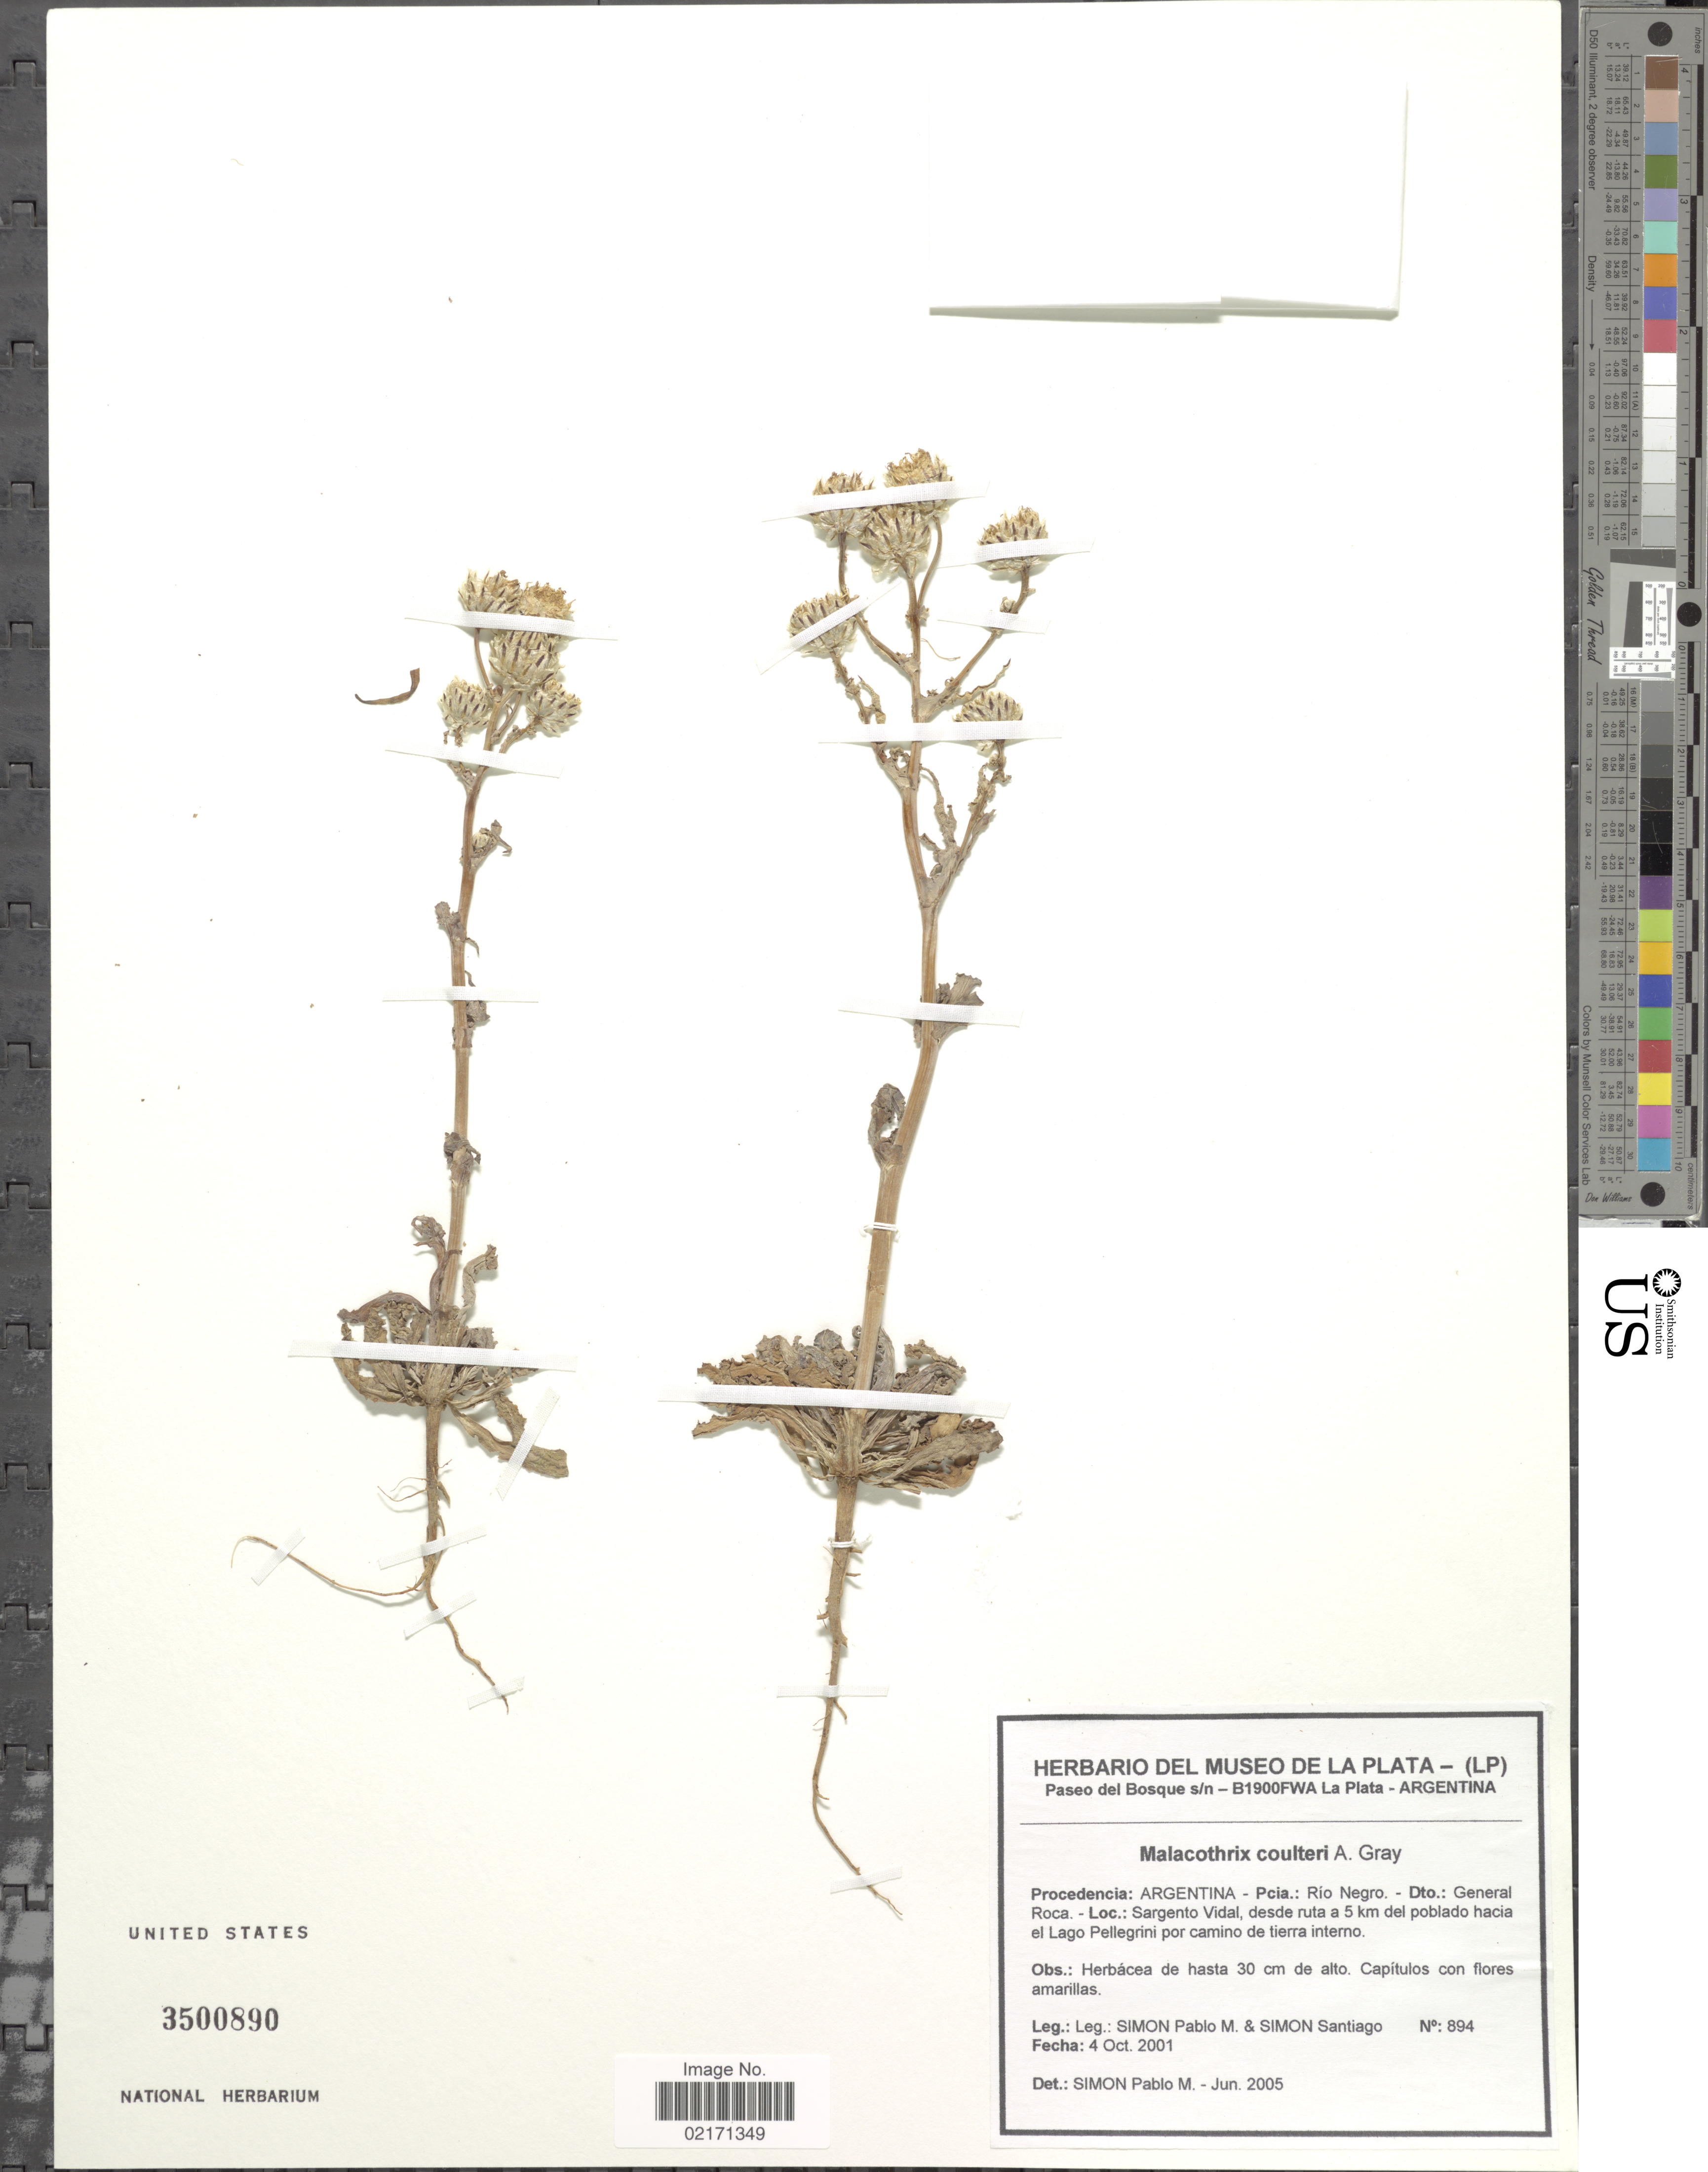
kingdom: Plantae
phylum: Tracheophyta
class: Magnoliopsida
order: Asterales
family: Asteraceae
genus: Malacothrix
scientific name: Malacothrix coulteri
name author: Harv. & A. Gray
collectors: S. Pablo M. & S. Santiago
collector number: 894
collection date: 2001-10-04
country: Argentina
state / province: Rio Negro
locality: Dto. General Roca. Sargento Vidal, desde ruta a 5 km del poblado hacia el lago Pellegrini por camino de tierra interno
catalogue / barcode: US 3500890